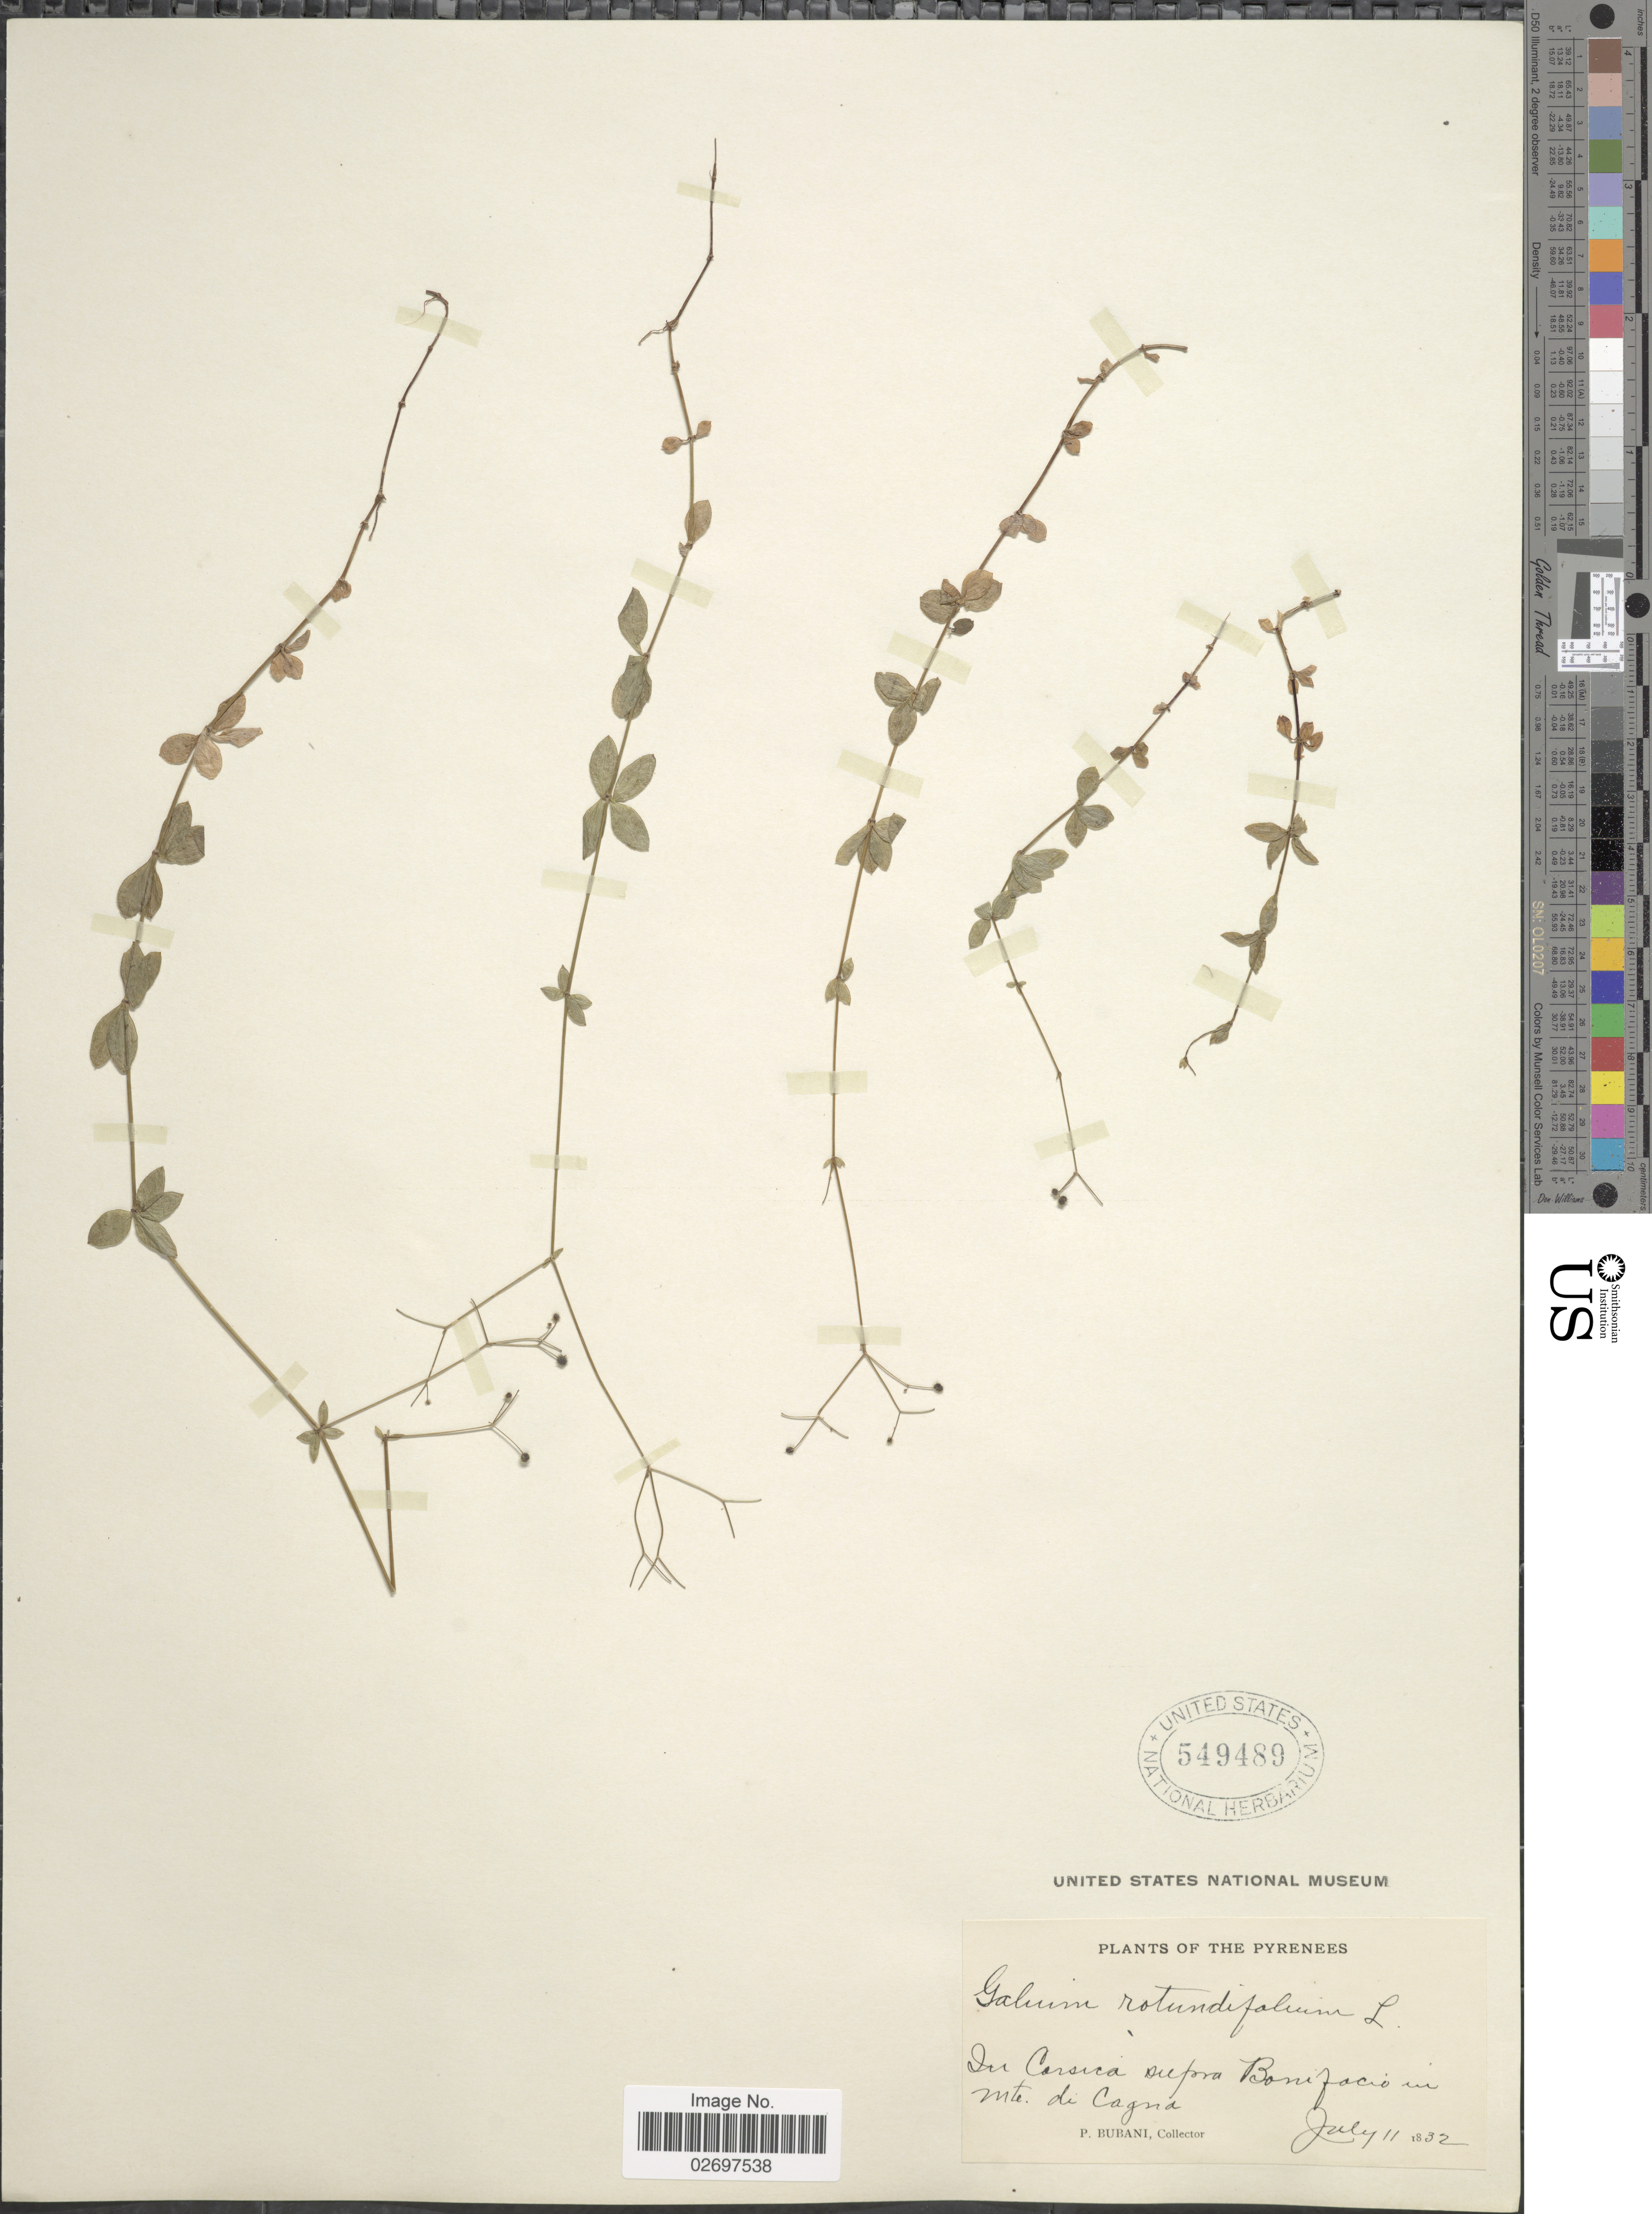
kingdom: Plantae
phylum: Tracheophyta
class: Magnoliopsida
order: Gentianales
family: Rubiaceae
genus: Galium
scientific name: Galium rotundifolium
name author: L.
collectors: P. Bubani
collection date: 1832-07-11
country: France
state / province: Corsica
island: Corse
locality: In Corsica supra Bonifacio in Mte. de Cagna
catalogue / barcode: US 549489